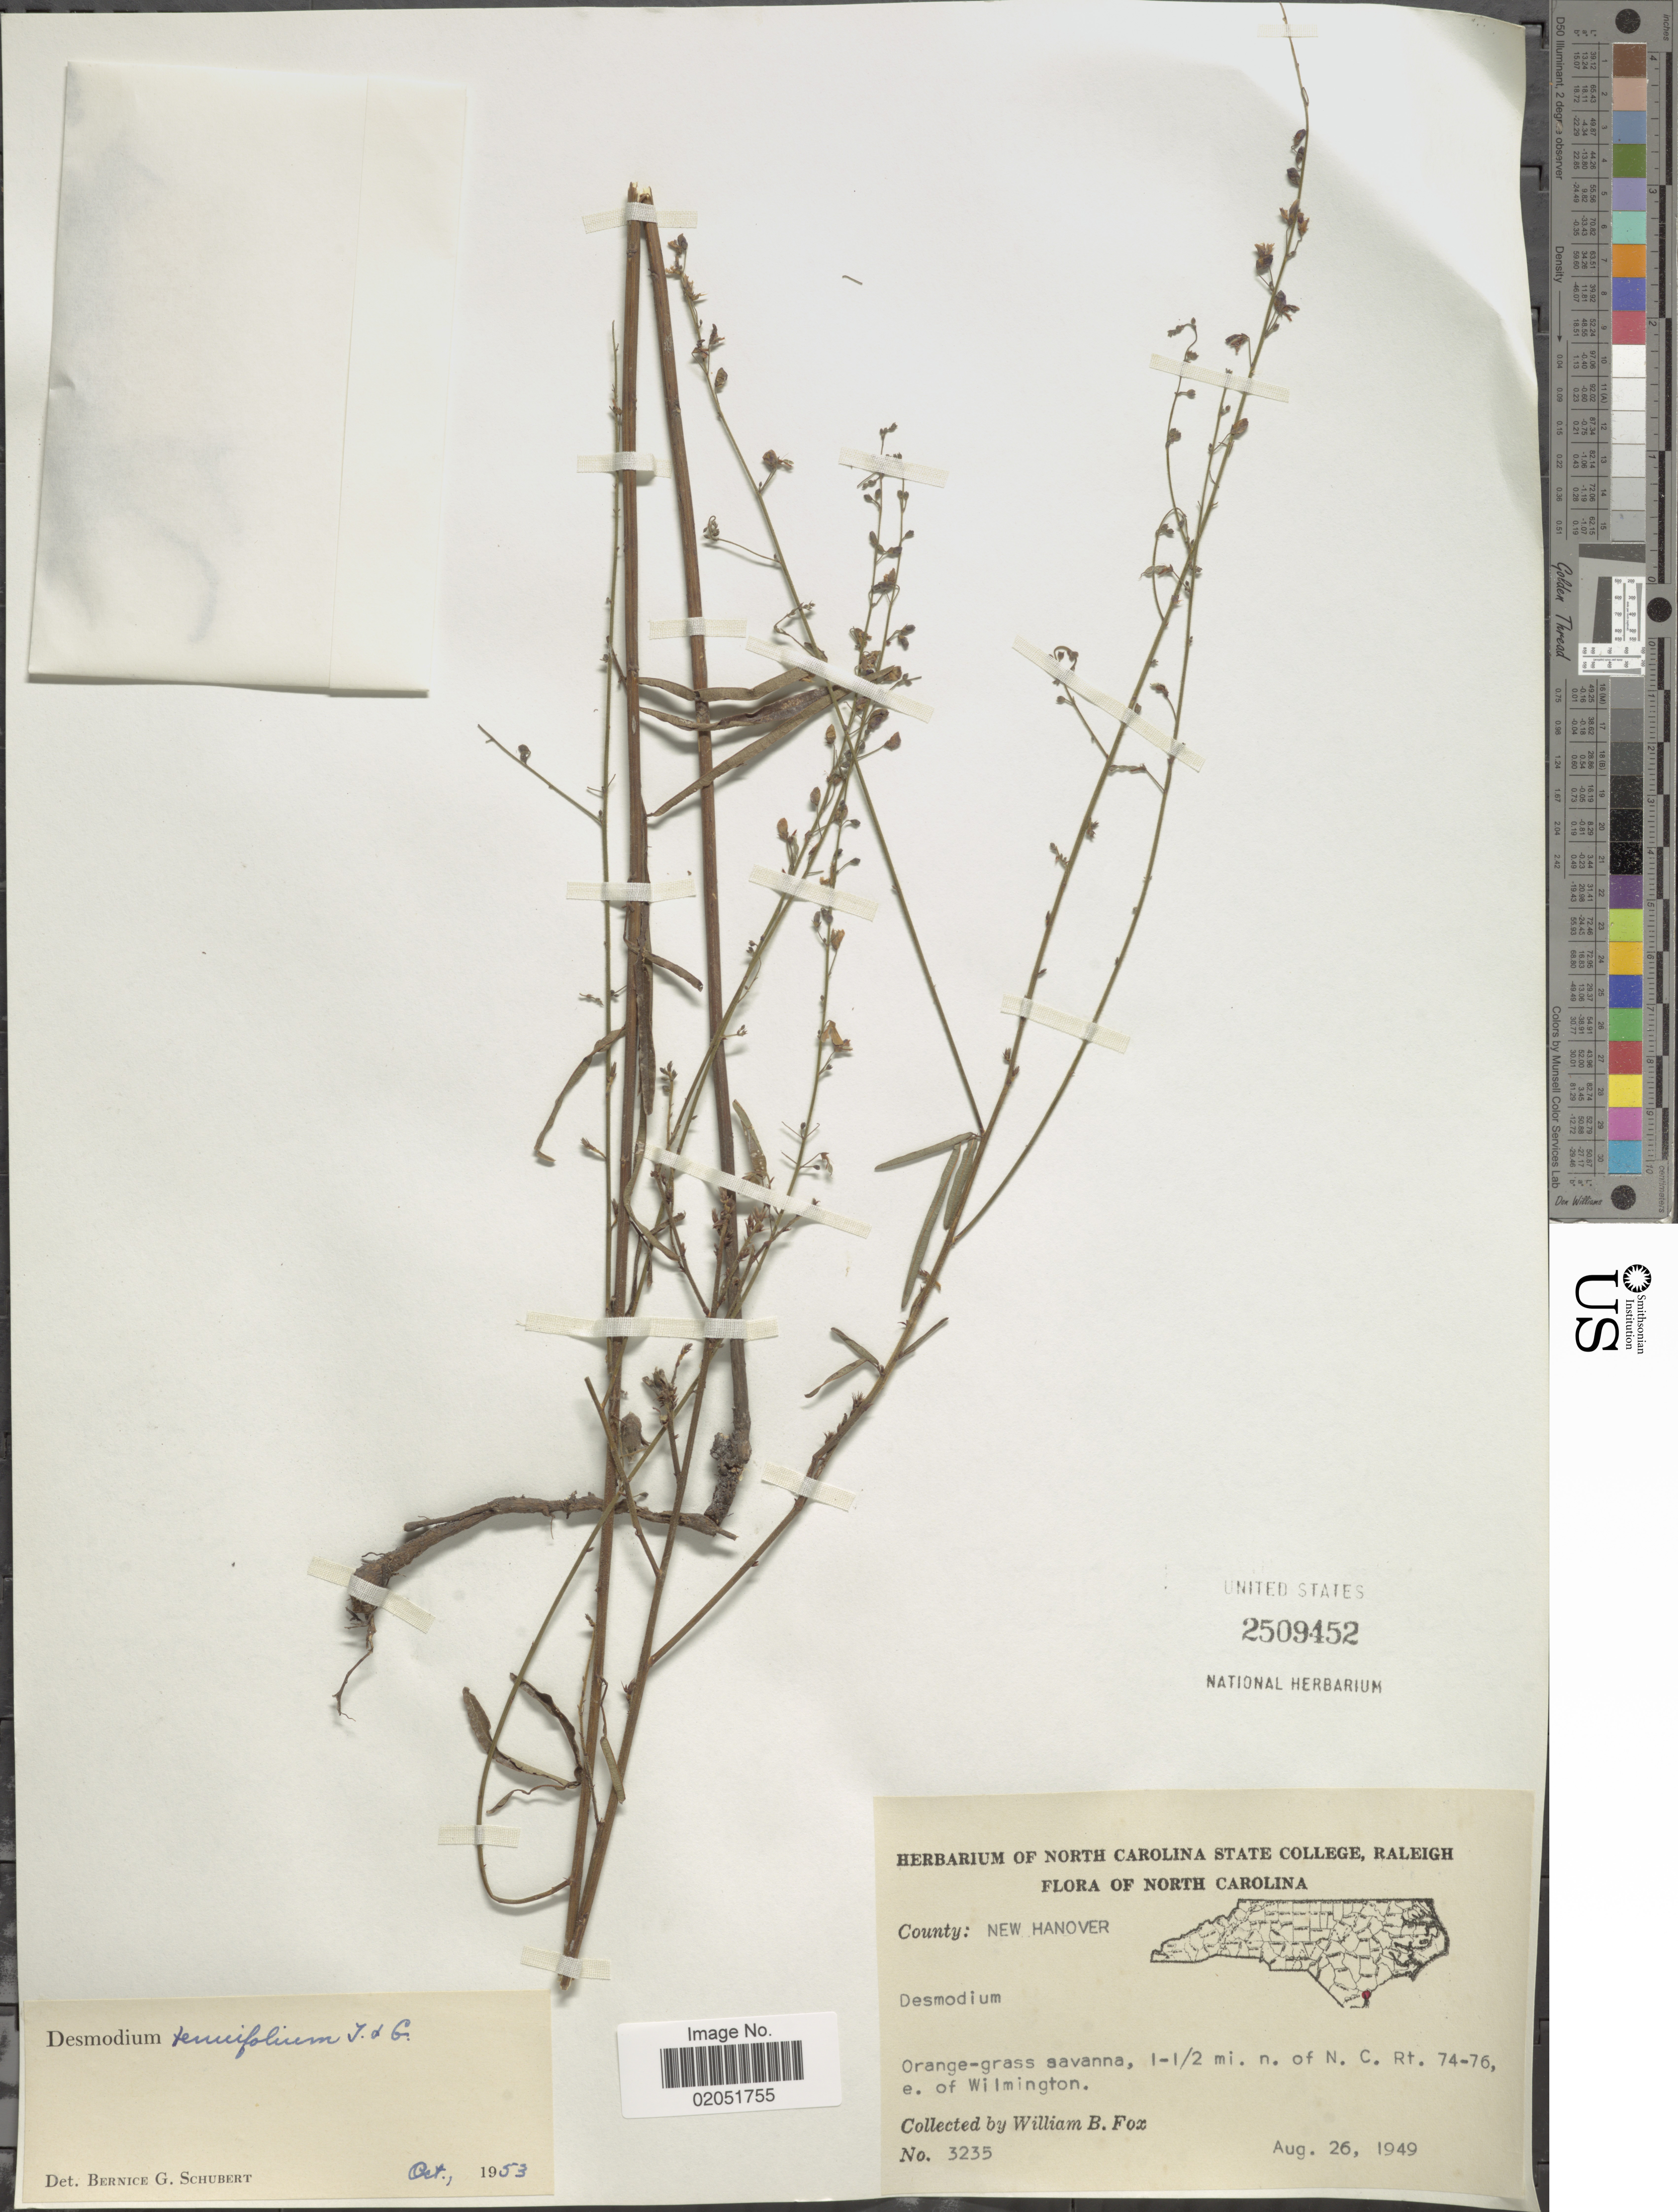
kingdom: Plantae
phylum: Tracheophyta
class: Magnoliopsida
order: Fabales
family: Fabaceae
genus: Desmodium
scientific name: Desmodium tenuifolium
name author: Torr. & A. Gray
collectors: W. B. Fox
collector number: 3235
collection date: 1949-08-26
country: United States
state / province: North Carolina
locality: County: New Hanover, 1-½ mi. n. of N.C. Rt. 74-76 e. Wilmington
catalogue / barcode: US 2509452